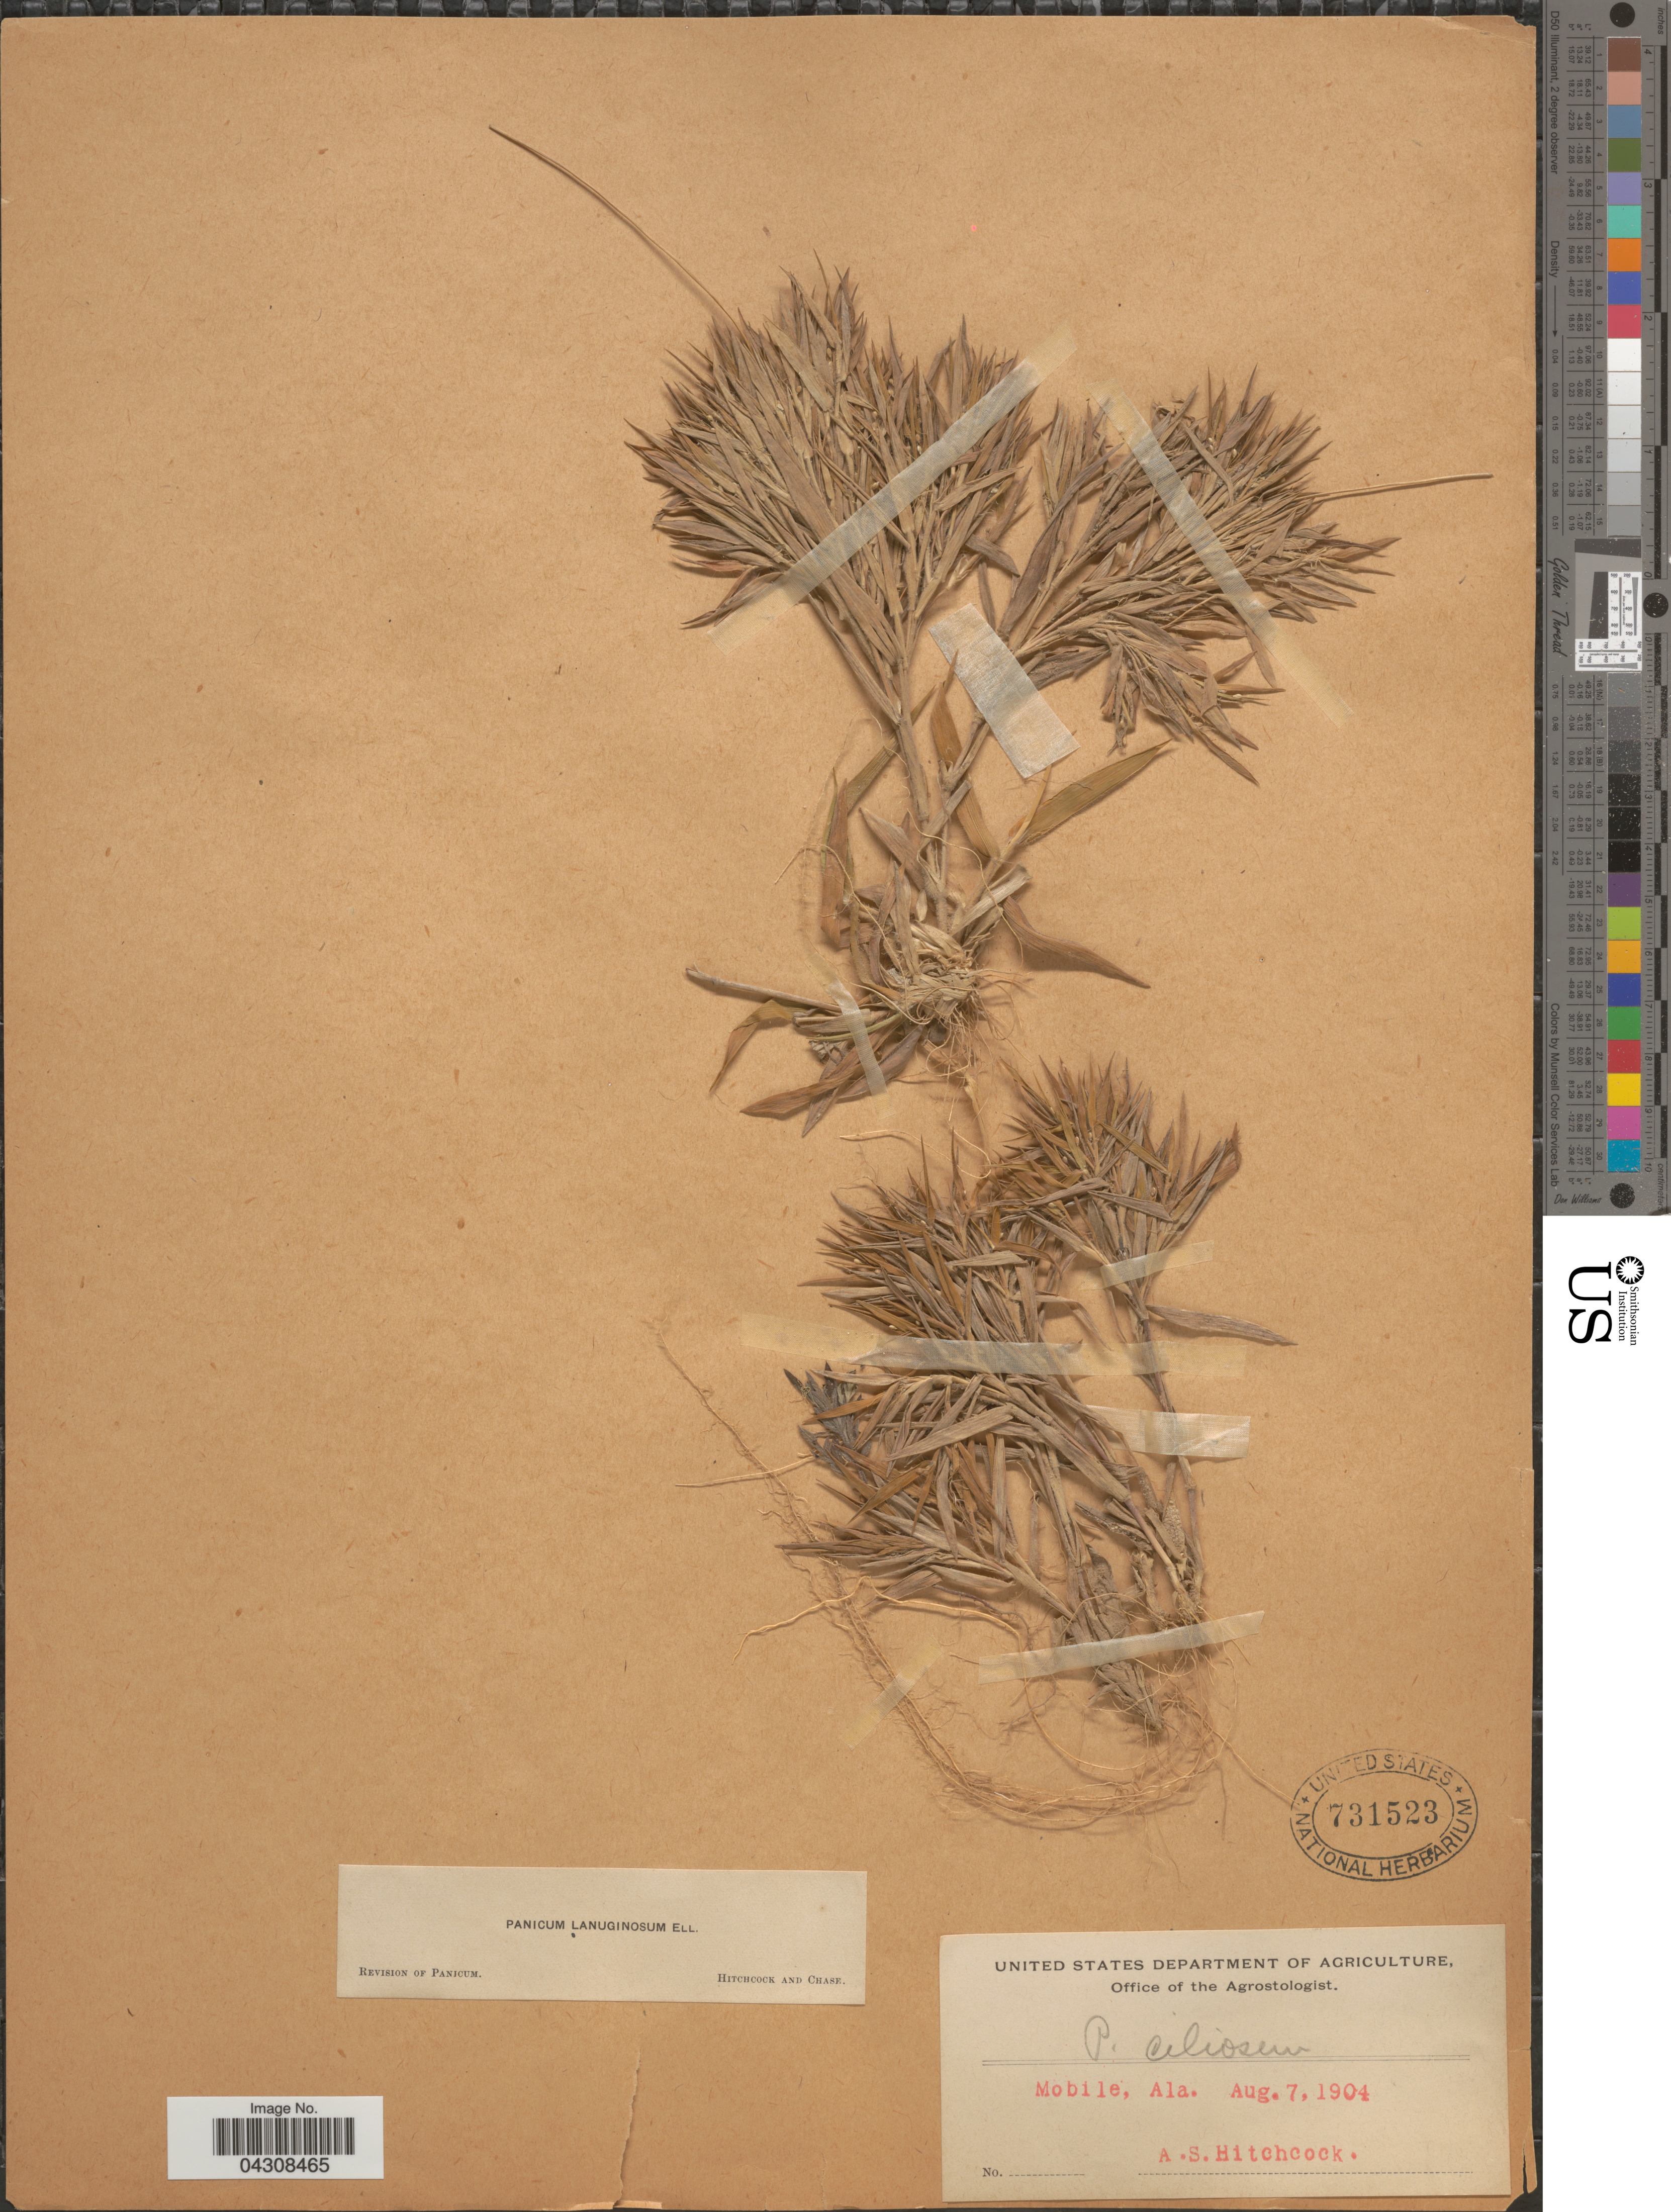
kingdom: Plantae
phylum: Tracheophyta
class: Liliopsida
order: Poales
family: Poaceae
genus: Dichanthelium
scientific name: Dichanthelium acuminatum var. acuminatum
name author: (Sw.) Gould & C.A. Clark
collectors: A. S. Hitchcock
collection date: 1904-08-07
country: United States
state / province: Alabama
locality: Mobile.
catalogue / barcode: US 731523